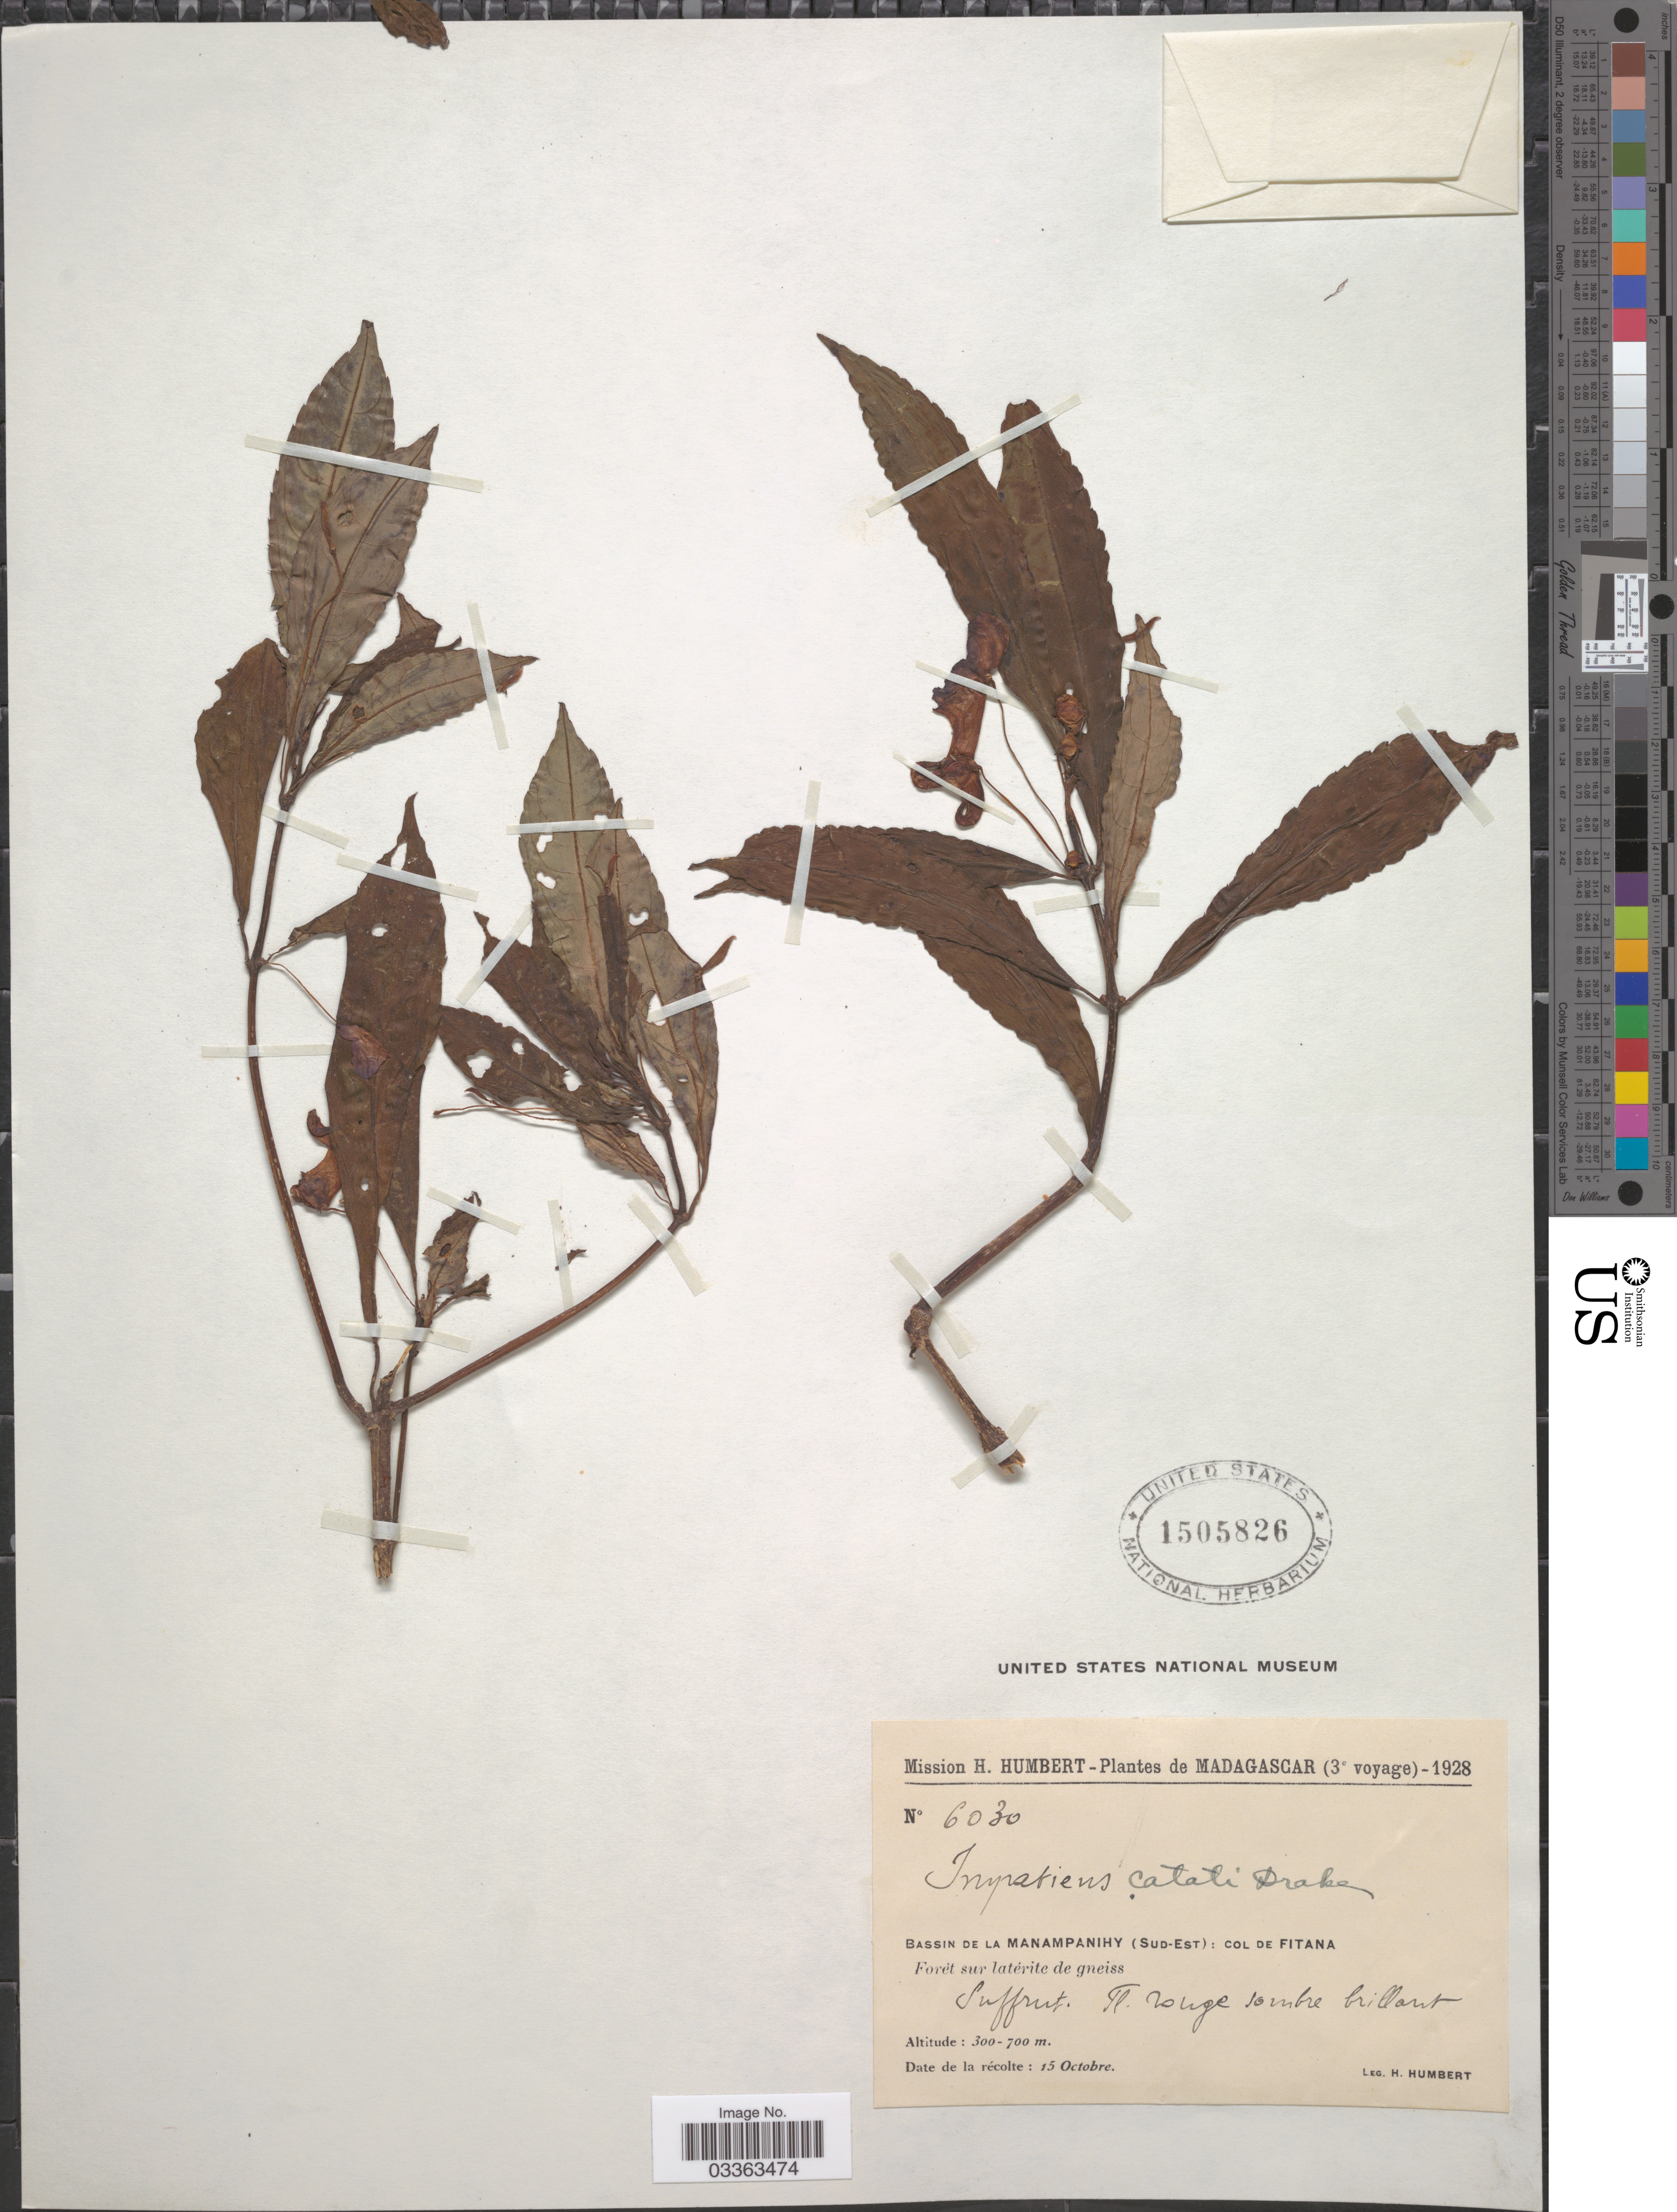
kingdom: Plantae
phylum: Tracheophyta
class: Magnoliopsida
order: Ericales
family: Balsaminaceae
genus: Impatiens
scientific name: Impatiens catatii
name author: Drake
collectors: H. Humbert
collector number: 6030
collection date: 1928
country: Madagascar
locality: Bassin de la Manampanihy (Sud-Est): Col de Fitana.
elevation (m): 300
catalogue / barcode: US 1505826